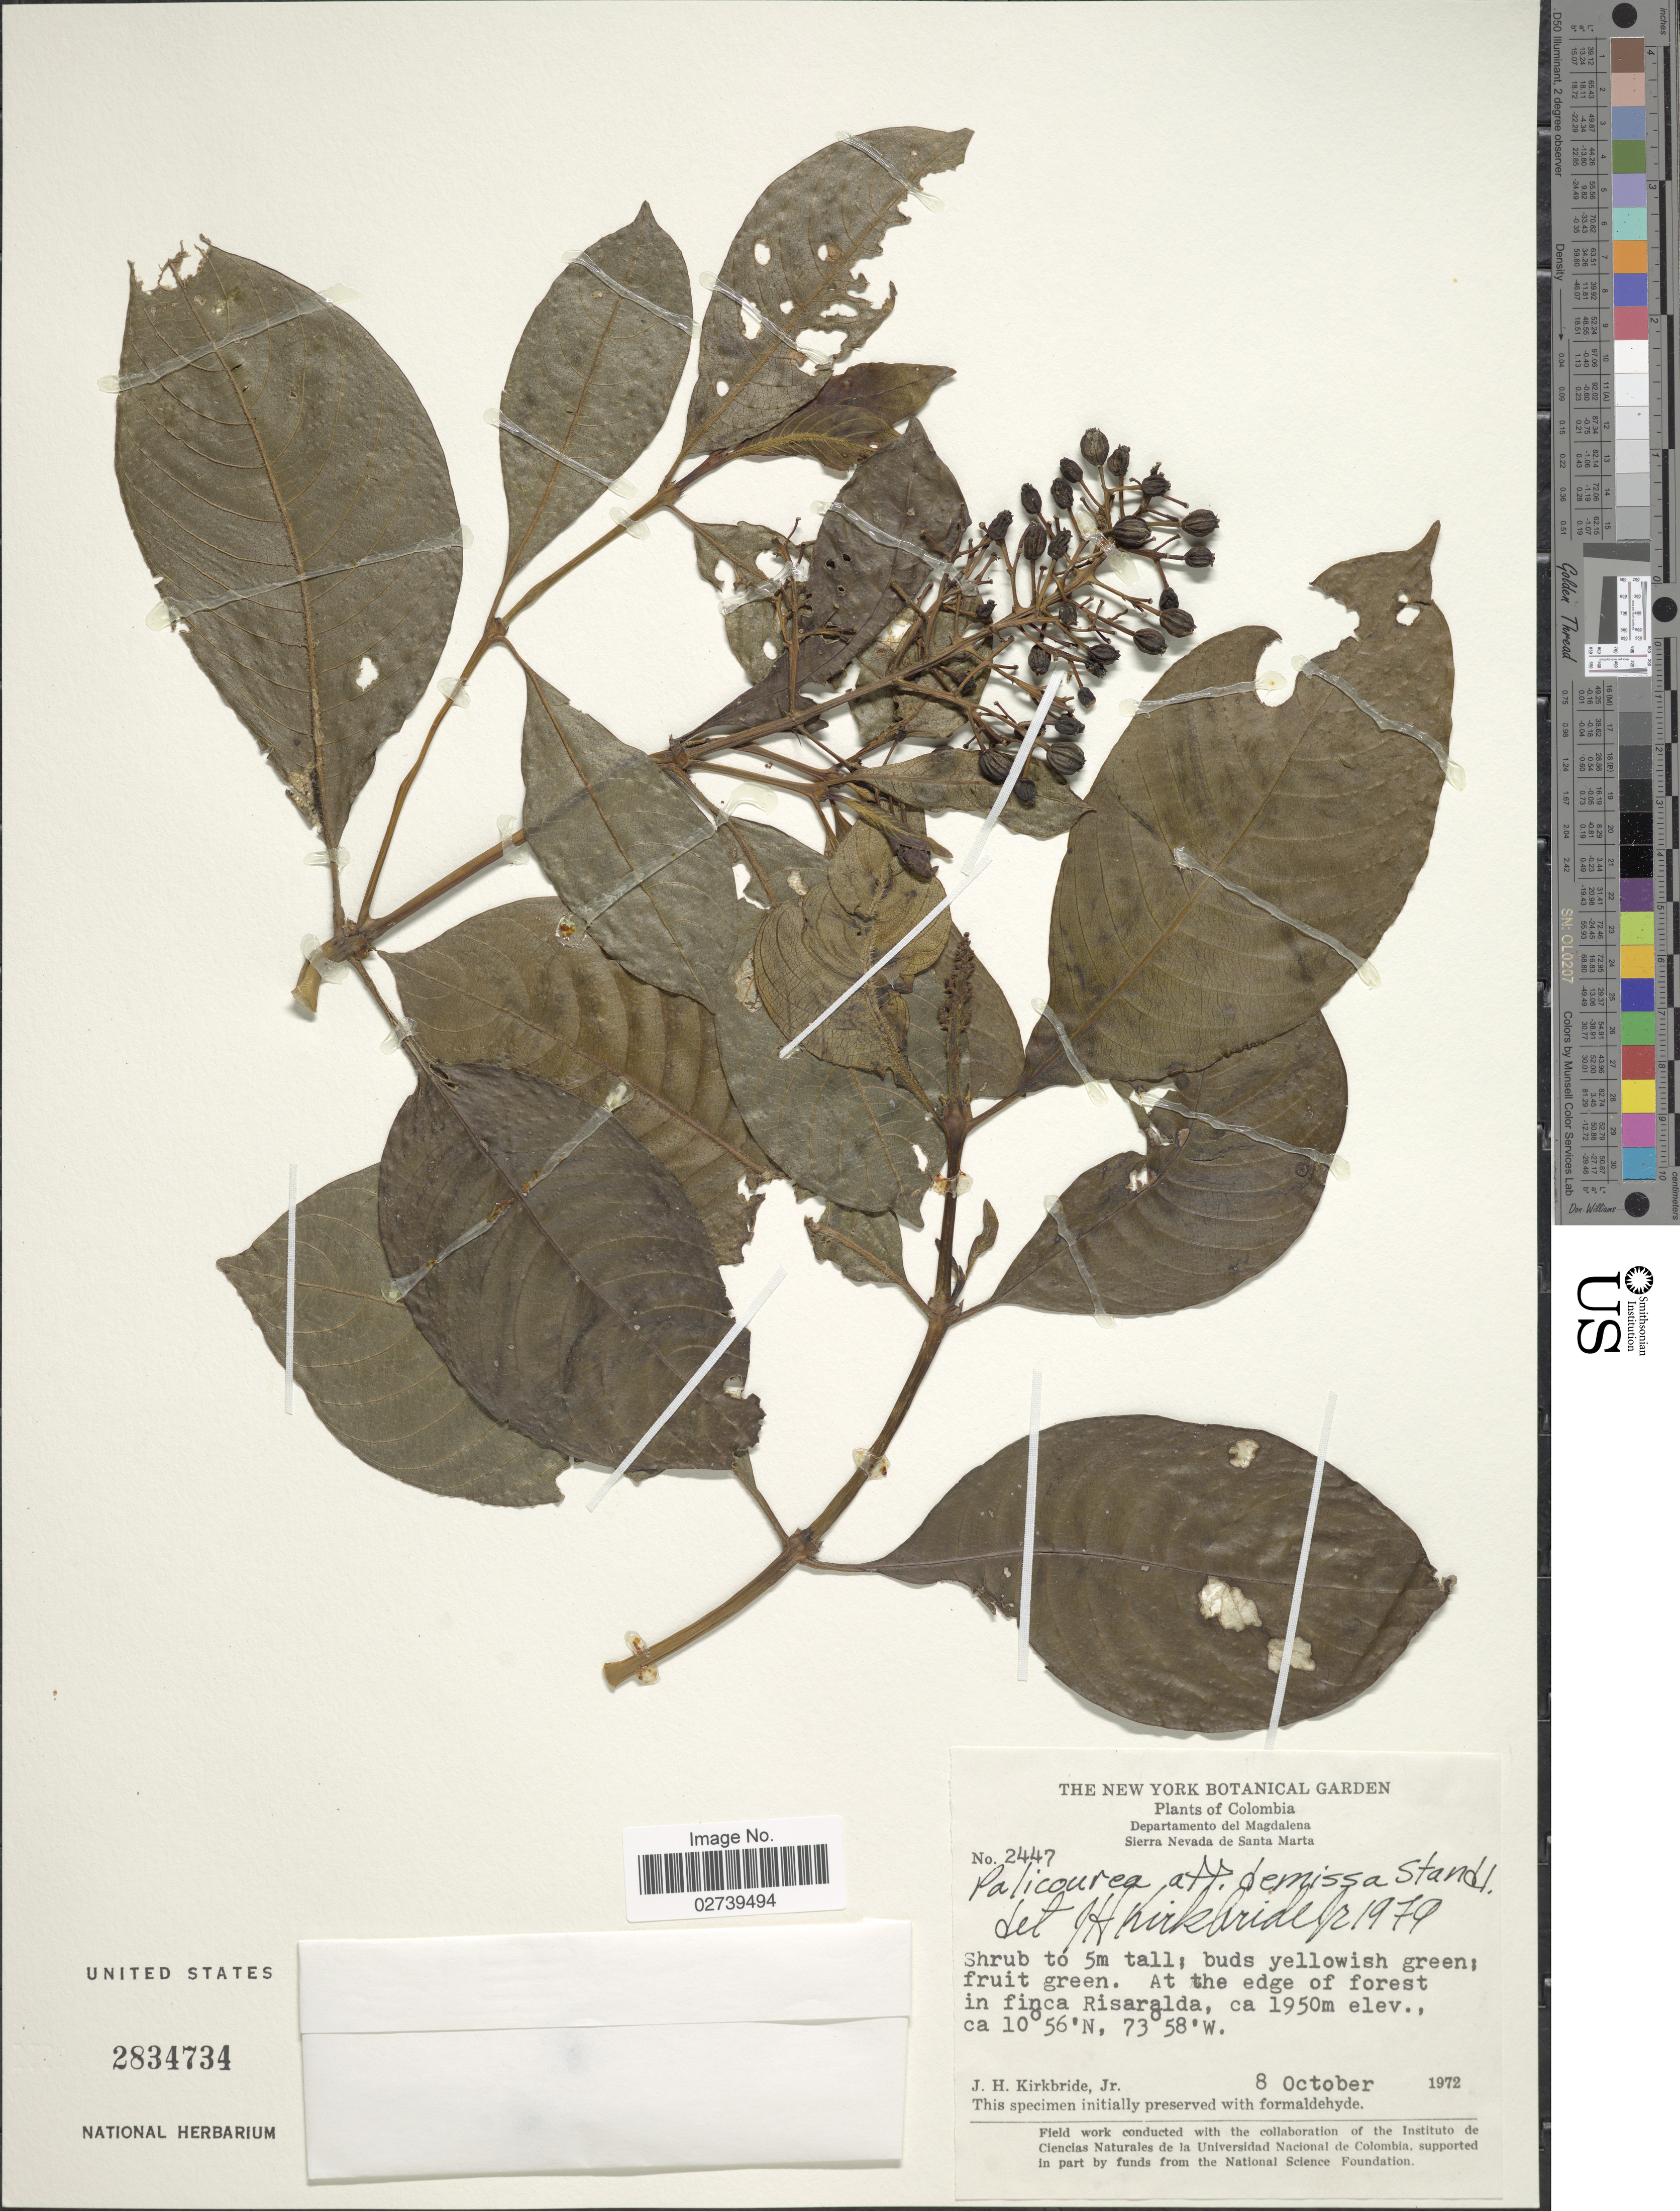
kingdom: Plantae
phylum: Tracheophyta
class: Magnoliopsida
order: Gentianales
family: Rubiaceae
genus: Palicourea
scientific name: Palicourea demissa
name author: Standl.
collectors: J. H. Kirkbride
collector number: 2447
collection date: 1972-10-08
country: Colombia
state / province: Magdalena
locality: Sierra Nevada de Santa Maria, at the ede of forest in finca Risaralda.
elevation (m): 1950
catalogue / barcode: US 2834734